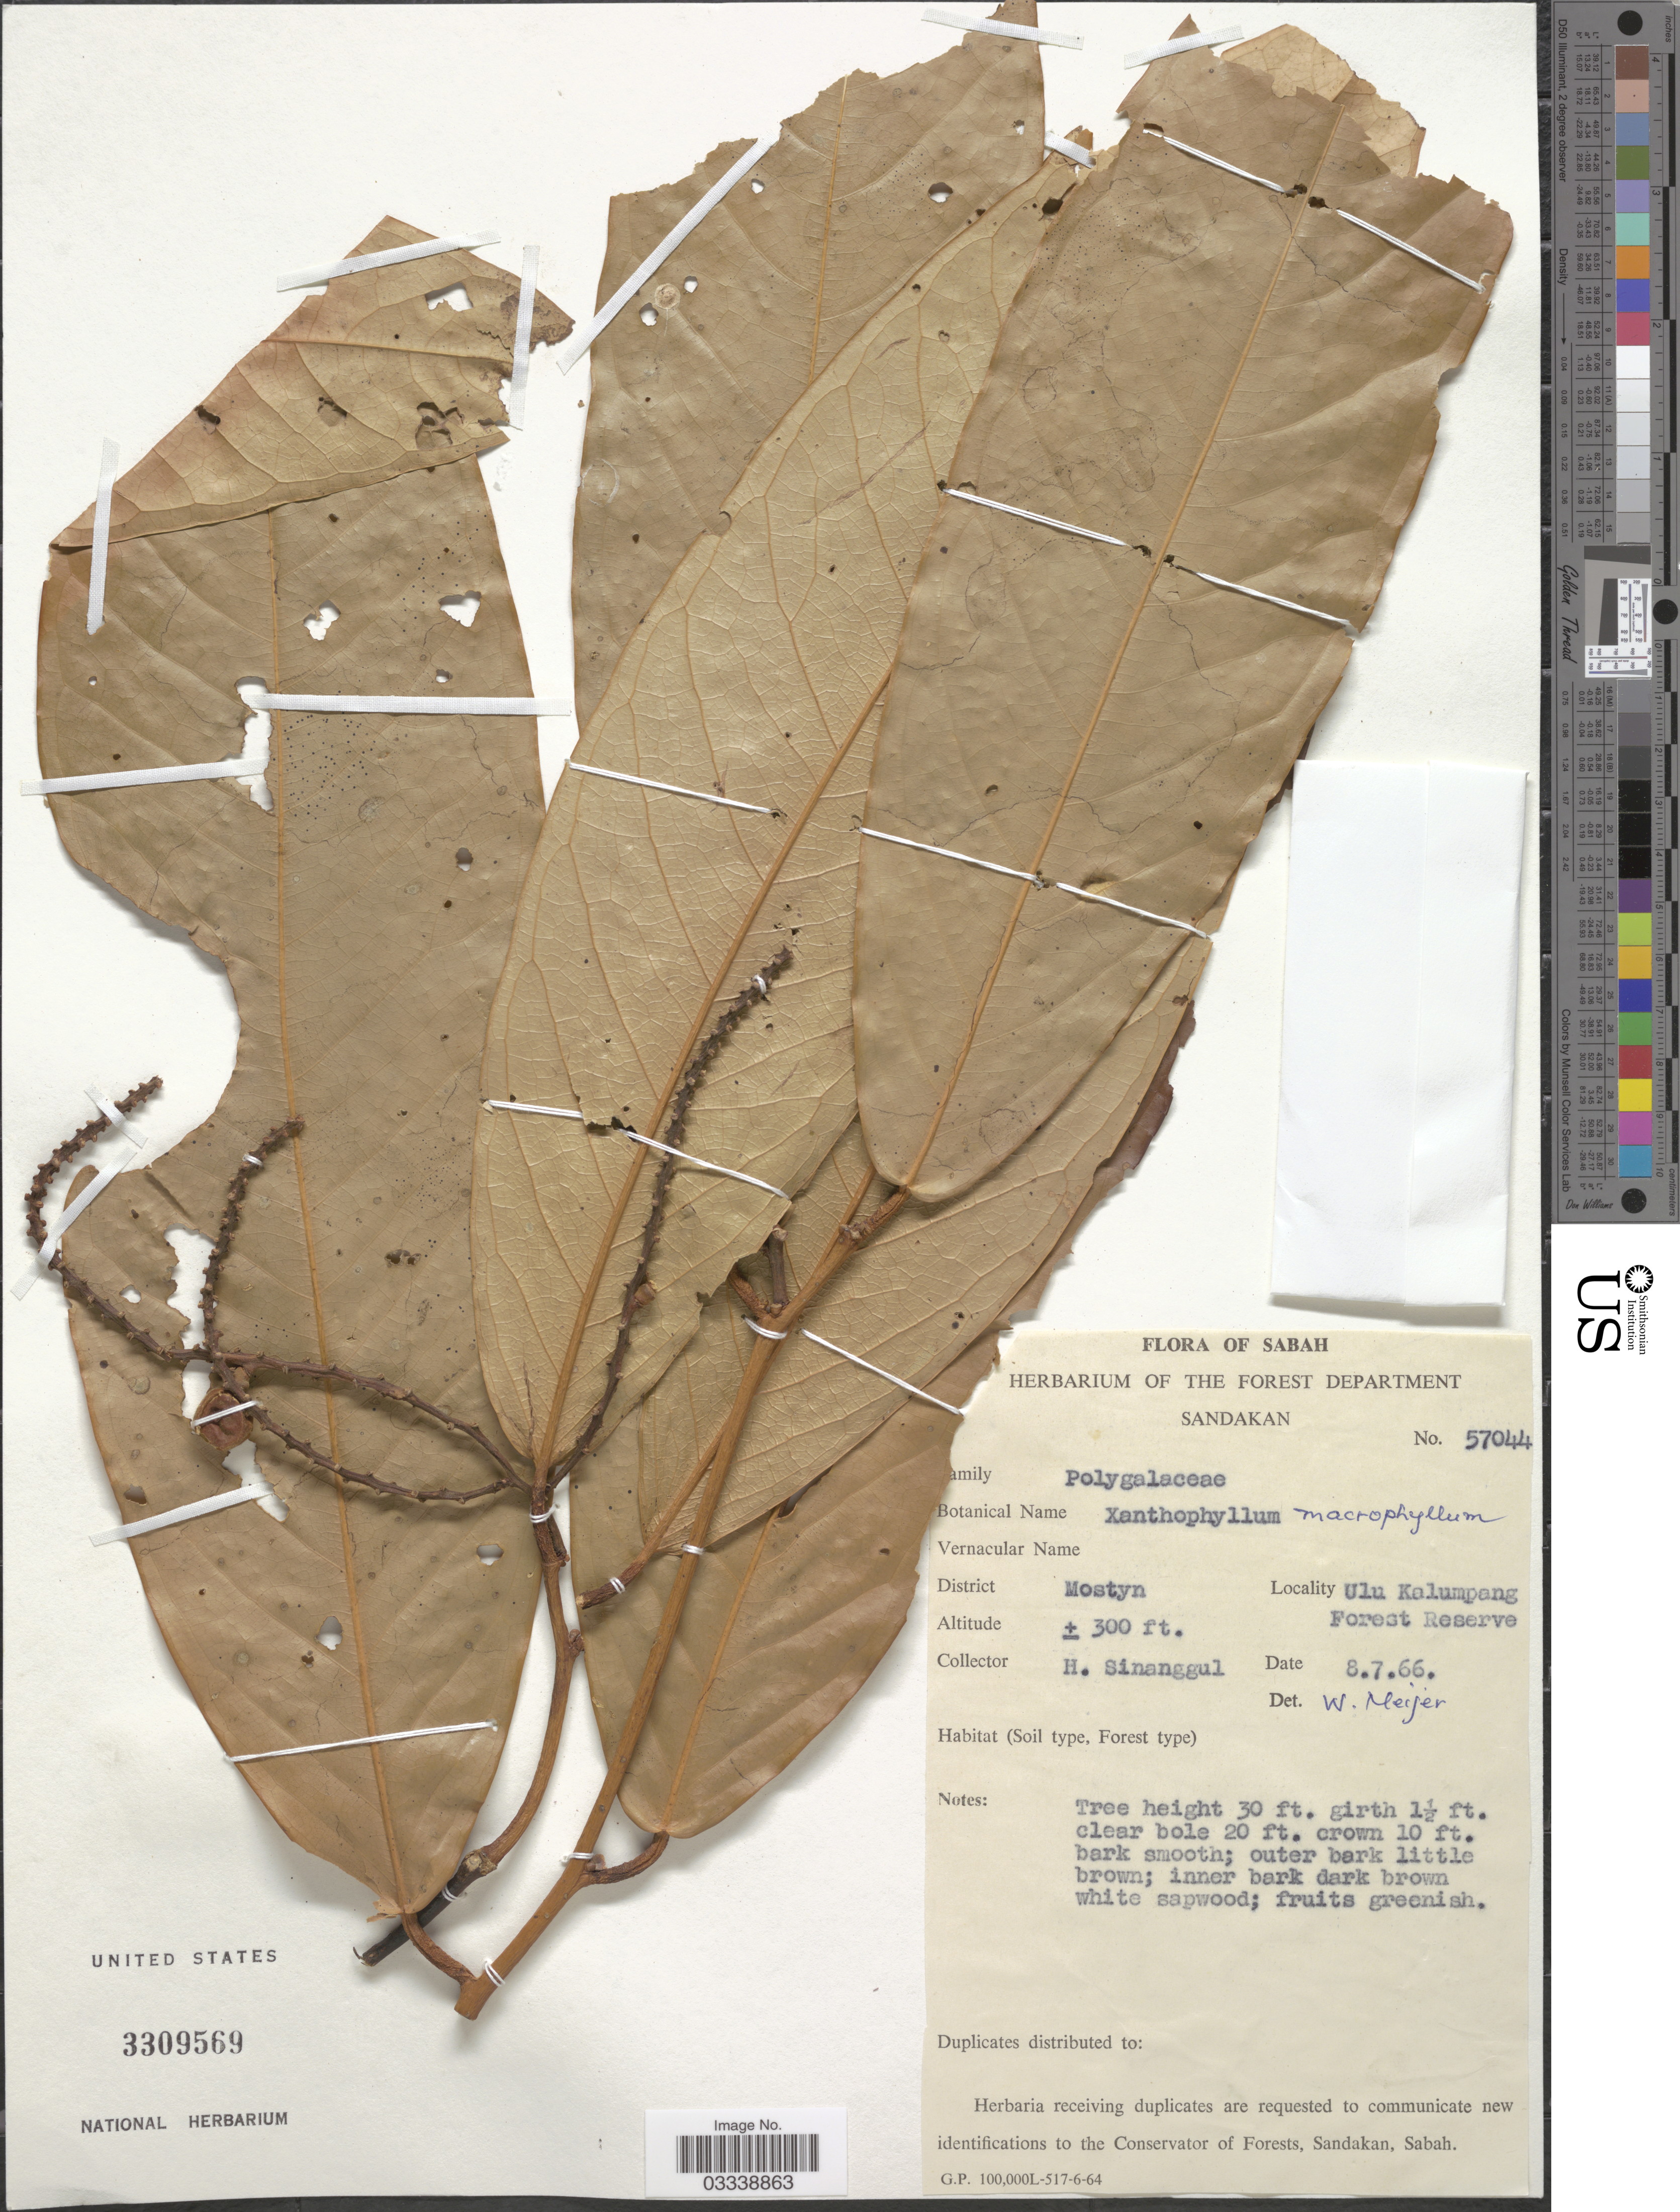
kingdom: Plantae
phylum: Tracheophyta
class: Magnoliopsida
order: Fabales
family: Polygalaceae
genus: Xanthophyllum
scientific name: Xanthophyllum macrophyllum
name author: Baker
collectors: H. Sinanggul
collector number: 57044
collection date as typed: Transcribed d/m/y: 8/7/66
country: Malaysia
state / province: Sabah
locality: District Mostyn. Ulu Kalumpang Forest Reserve.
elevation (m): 91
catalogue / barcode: US 3309569